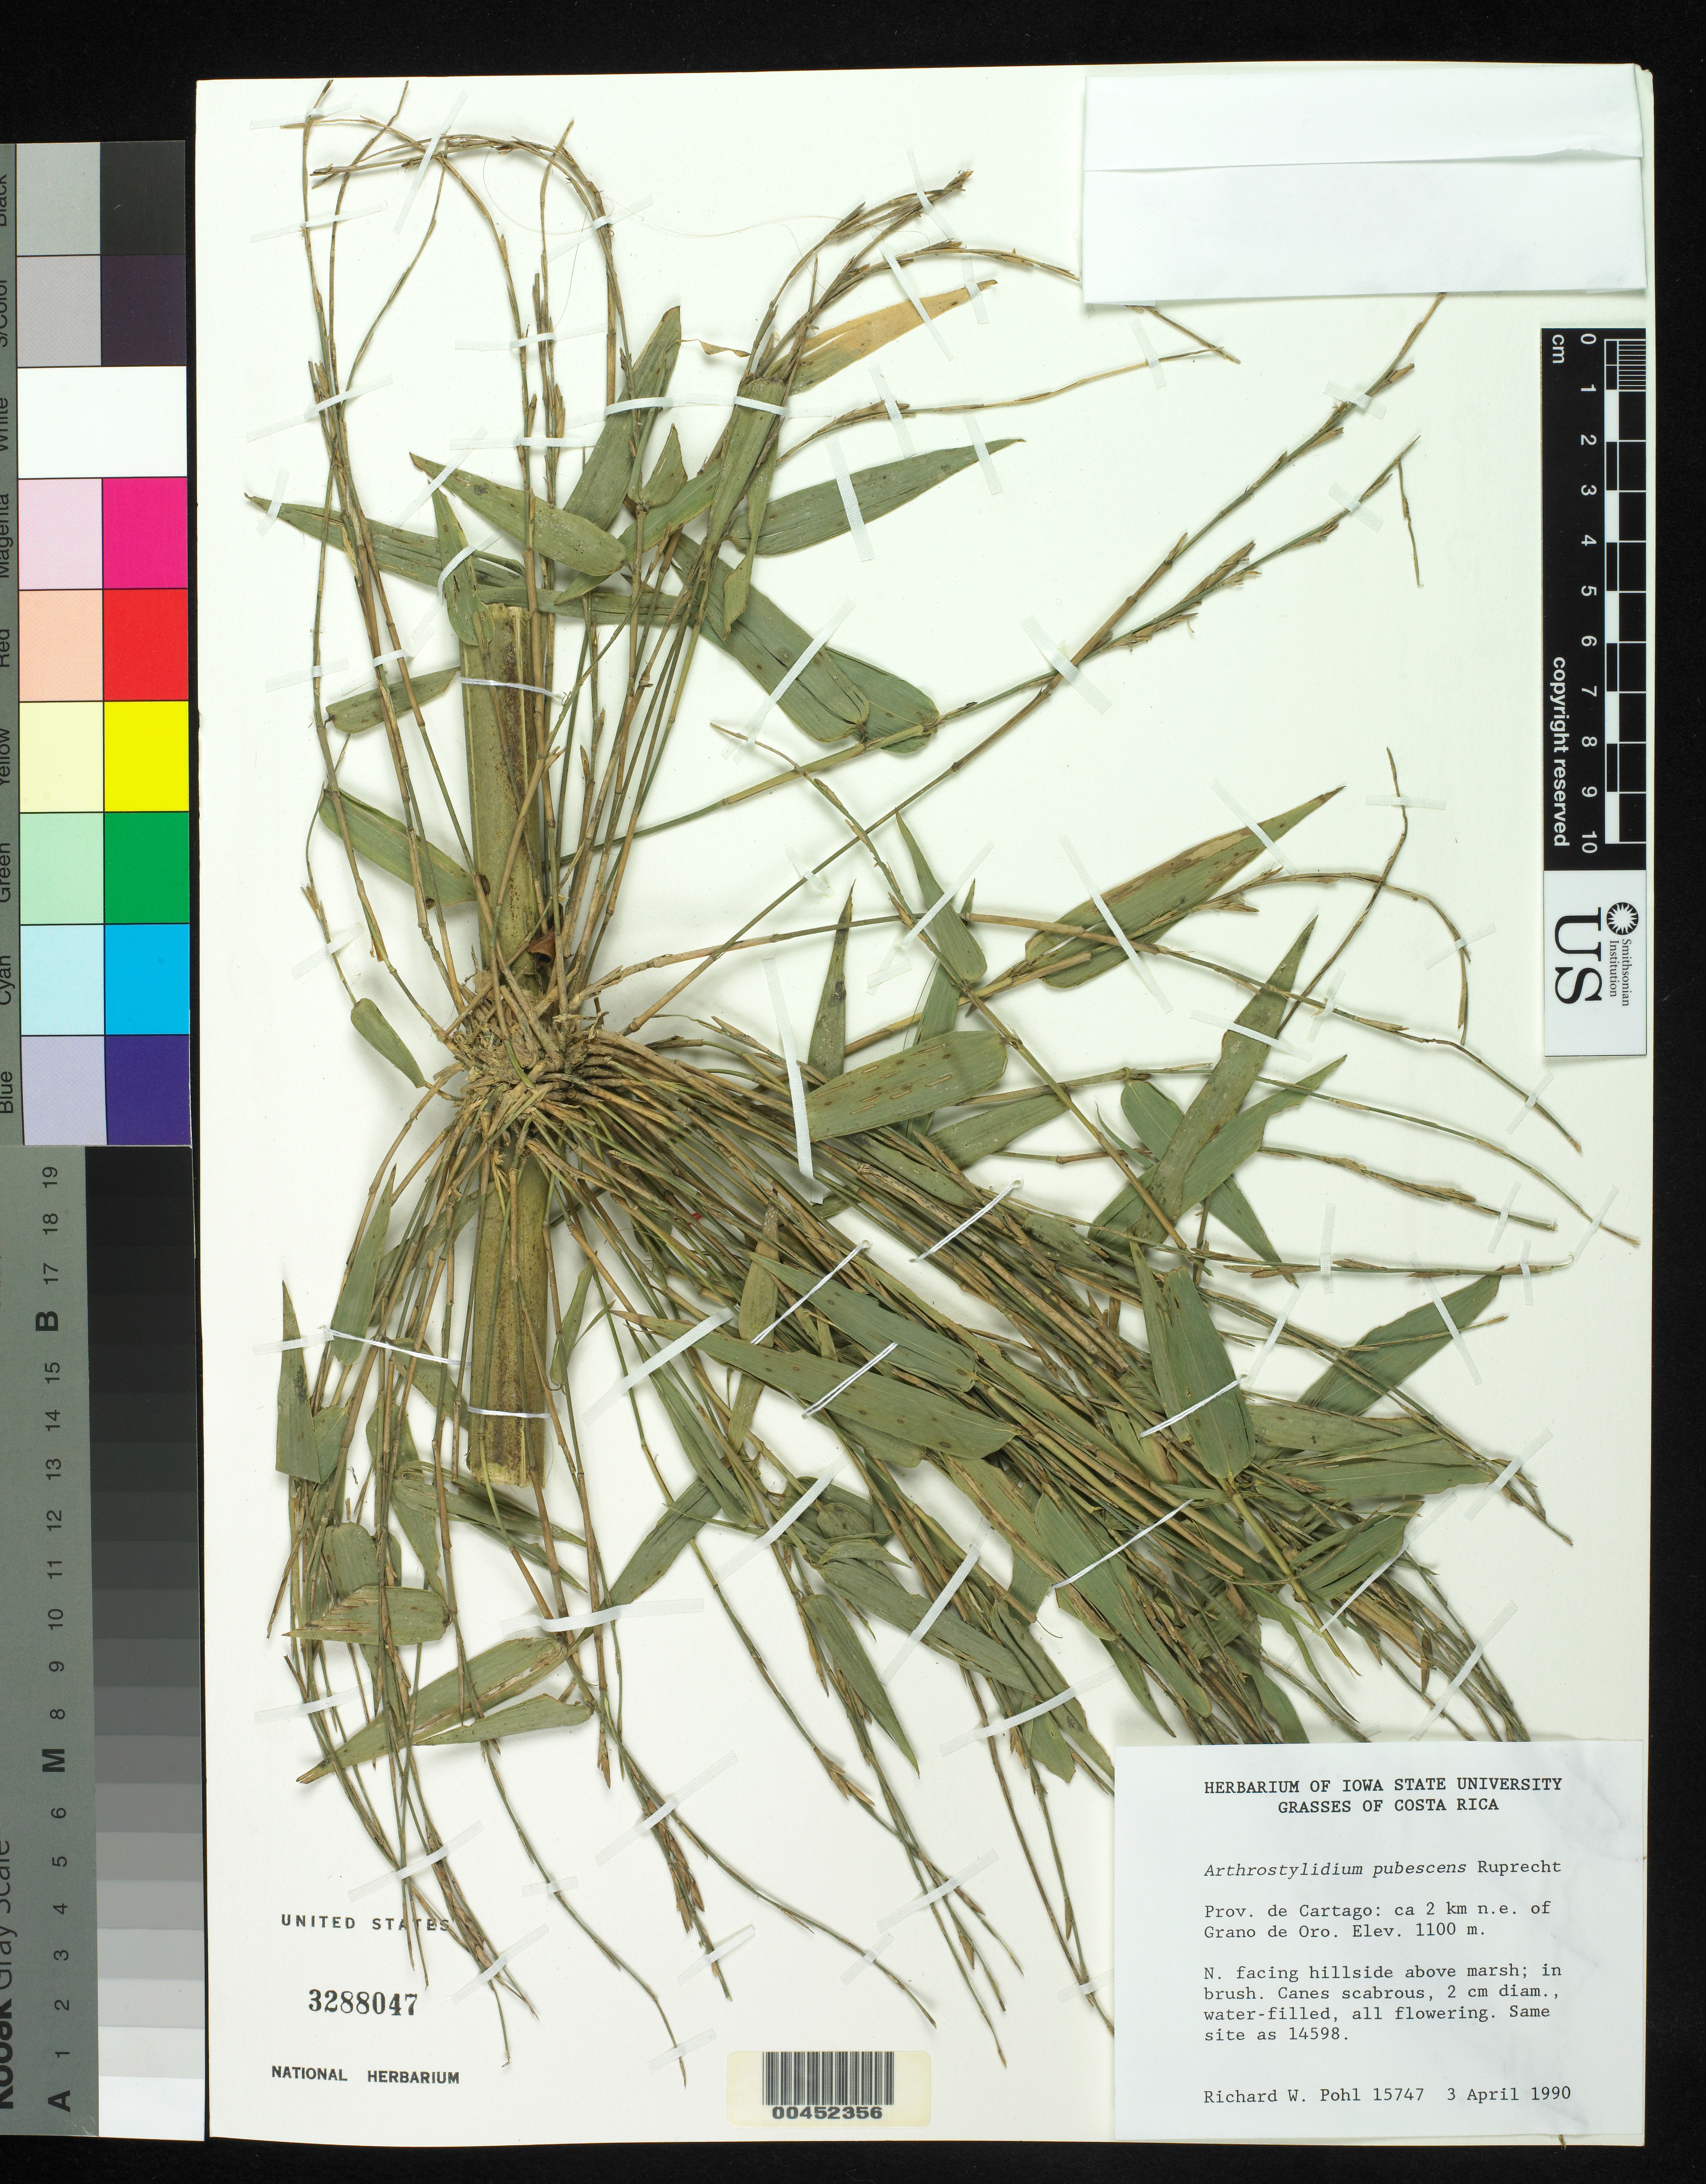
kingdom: Plantae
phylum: Tracheophyta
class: Liliopsida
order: Poales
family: Poaceae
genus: Arthrostylidium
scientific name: Arthrostylidium pubescens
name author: Rupr.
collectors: R. W. Pohl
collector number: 15747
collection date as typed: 03 Apr 1990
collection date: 1990-04-03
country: Costa Rica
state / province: Cartago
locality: Ca. 2 km NE of Grano de Oro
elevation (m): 1100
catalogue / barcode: US 3288047